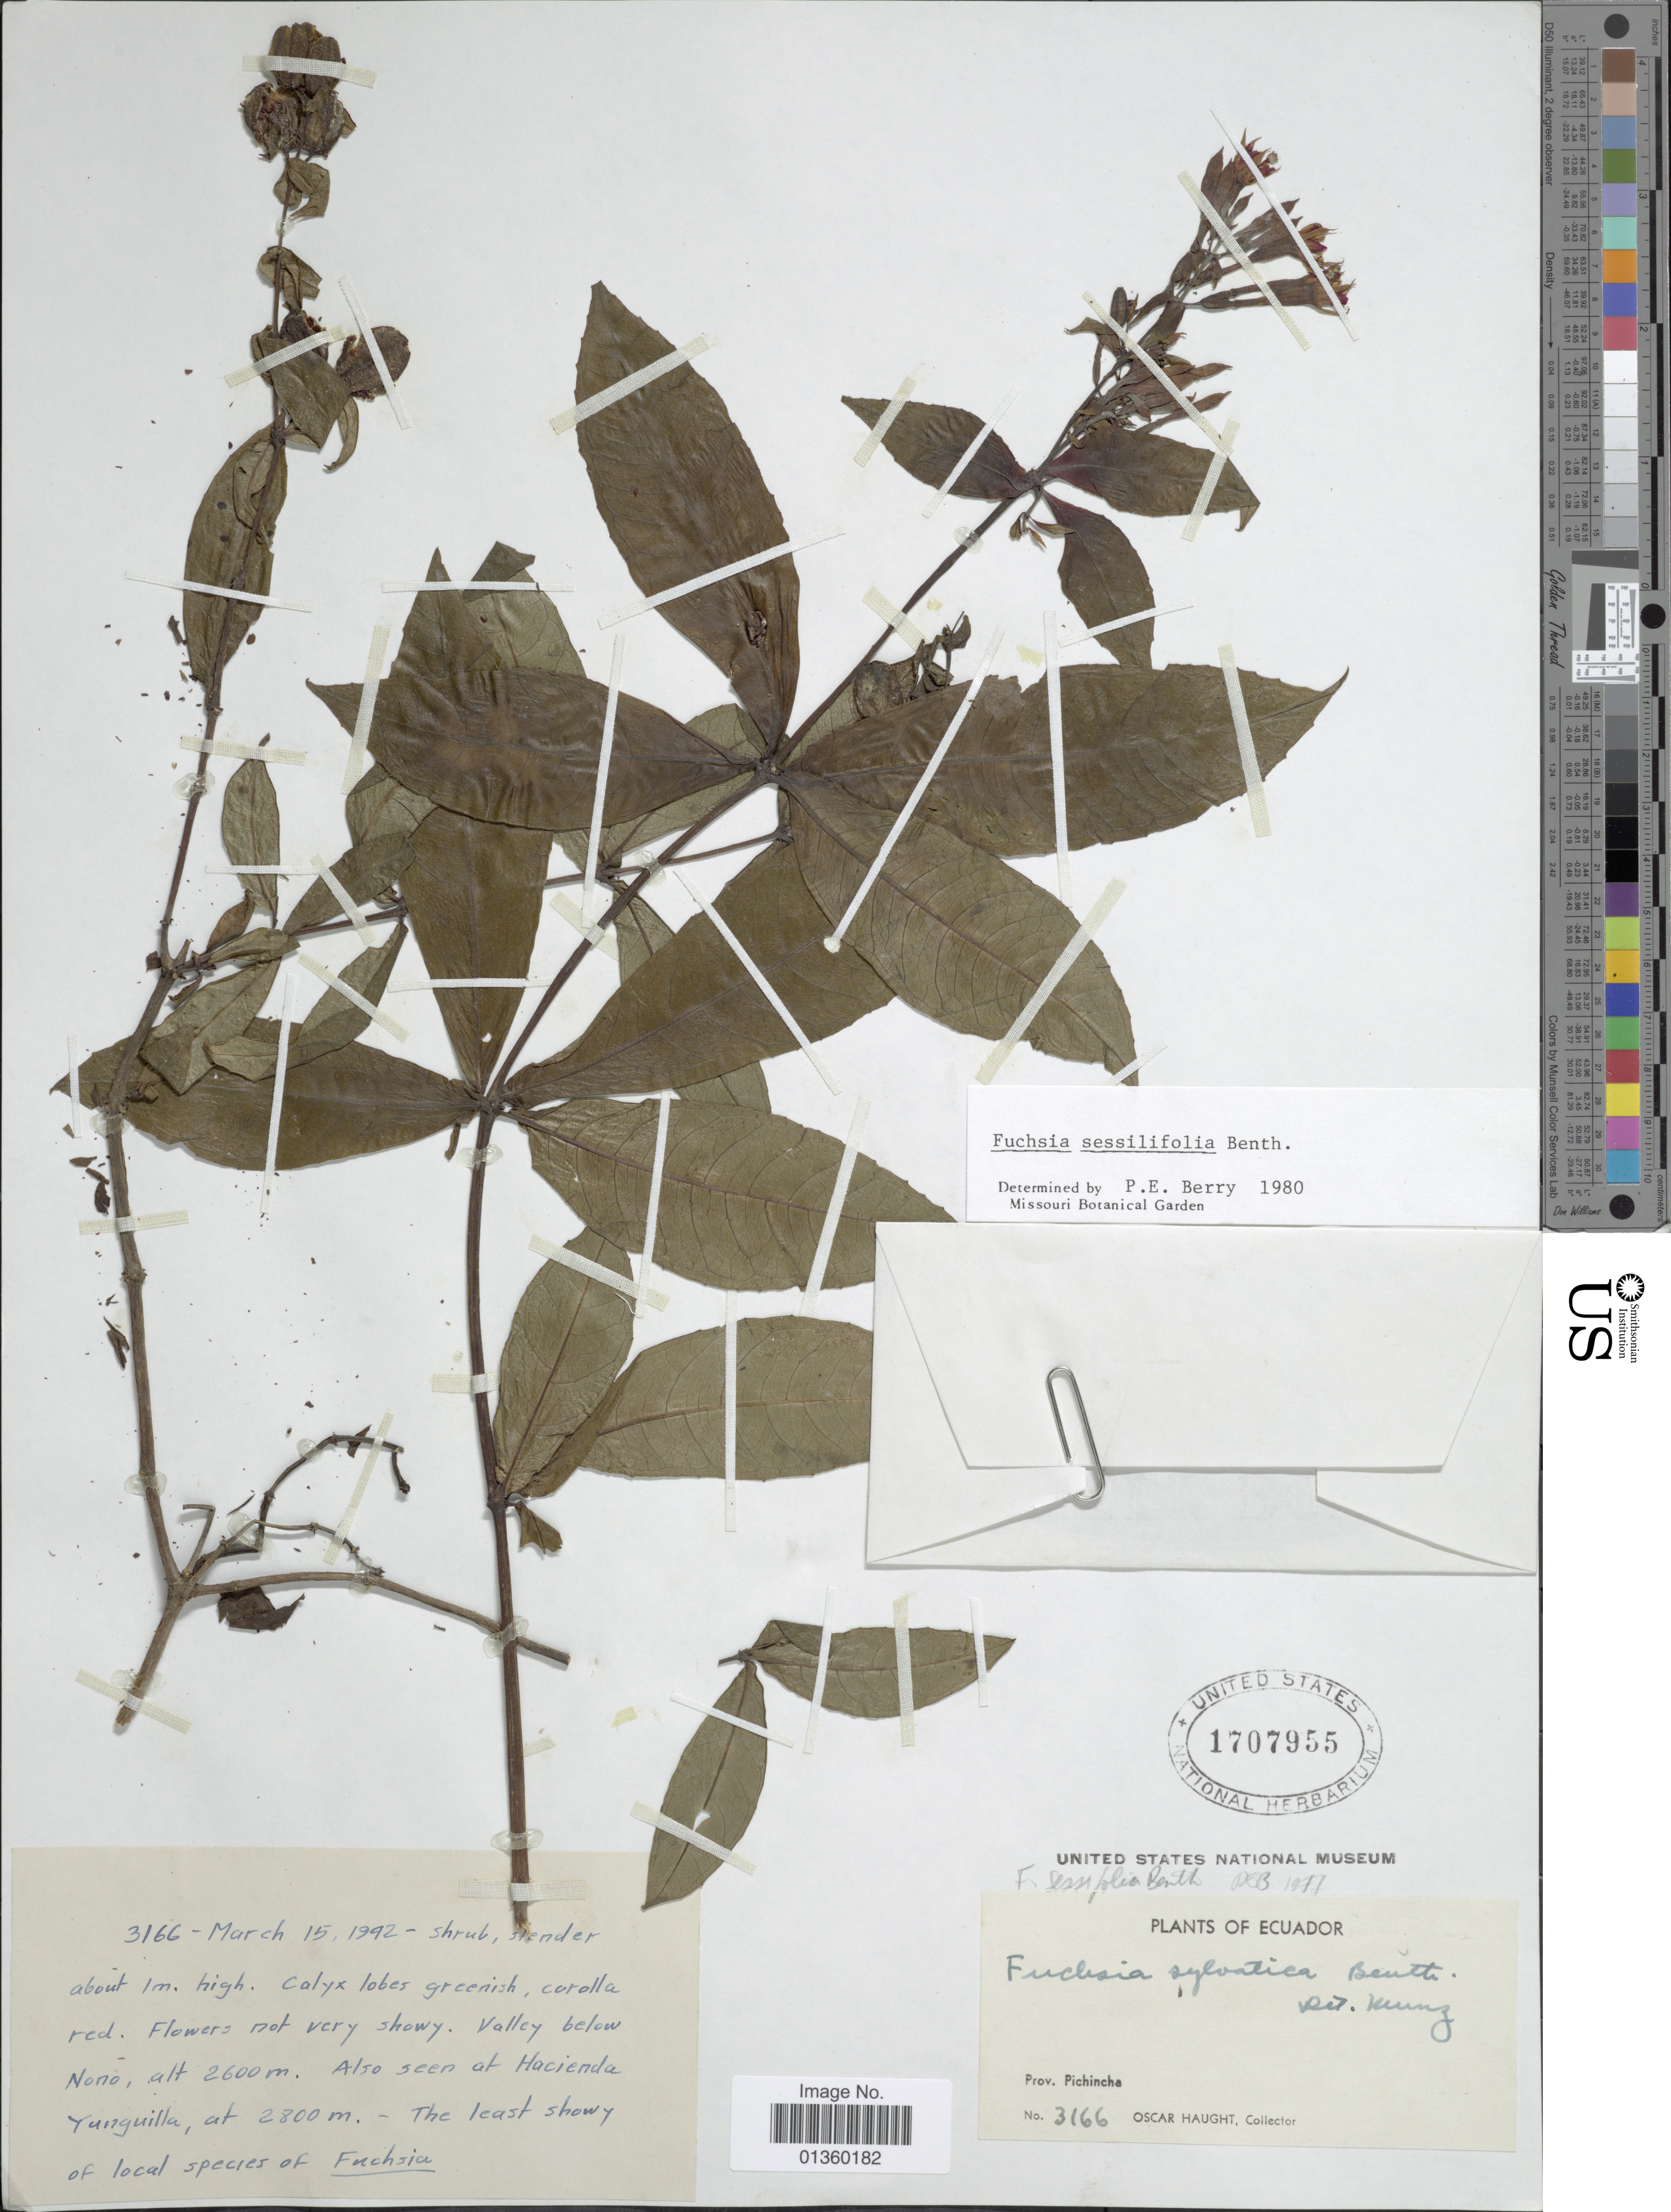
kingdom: Plantae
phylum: Tracheophyta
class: Magnoliopsida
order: Myrtales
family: Onagraceae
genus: Fuchsia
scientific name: Fuchsia sessilifolia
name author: Benth.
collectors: O. L. Haught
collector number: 3166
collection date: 1992-03-15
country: Ecuador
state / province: Pichincha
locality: Valley below Nono. Also seen at Hacienda Yunguilla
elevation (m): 2600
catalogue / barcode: US 1707955